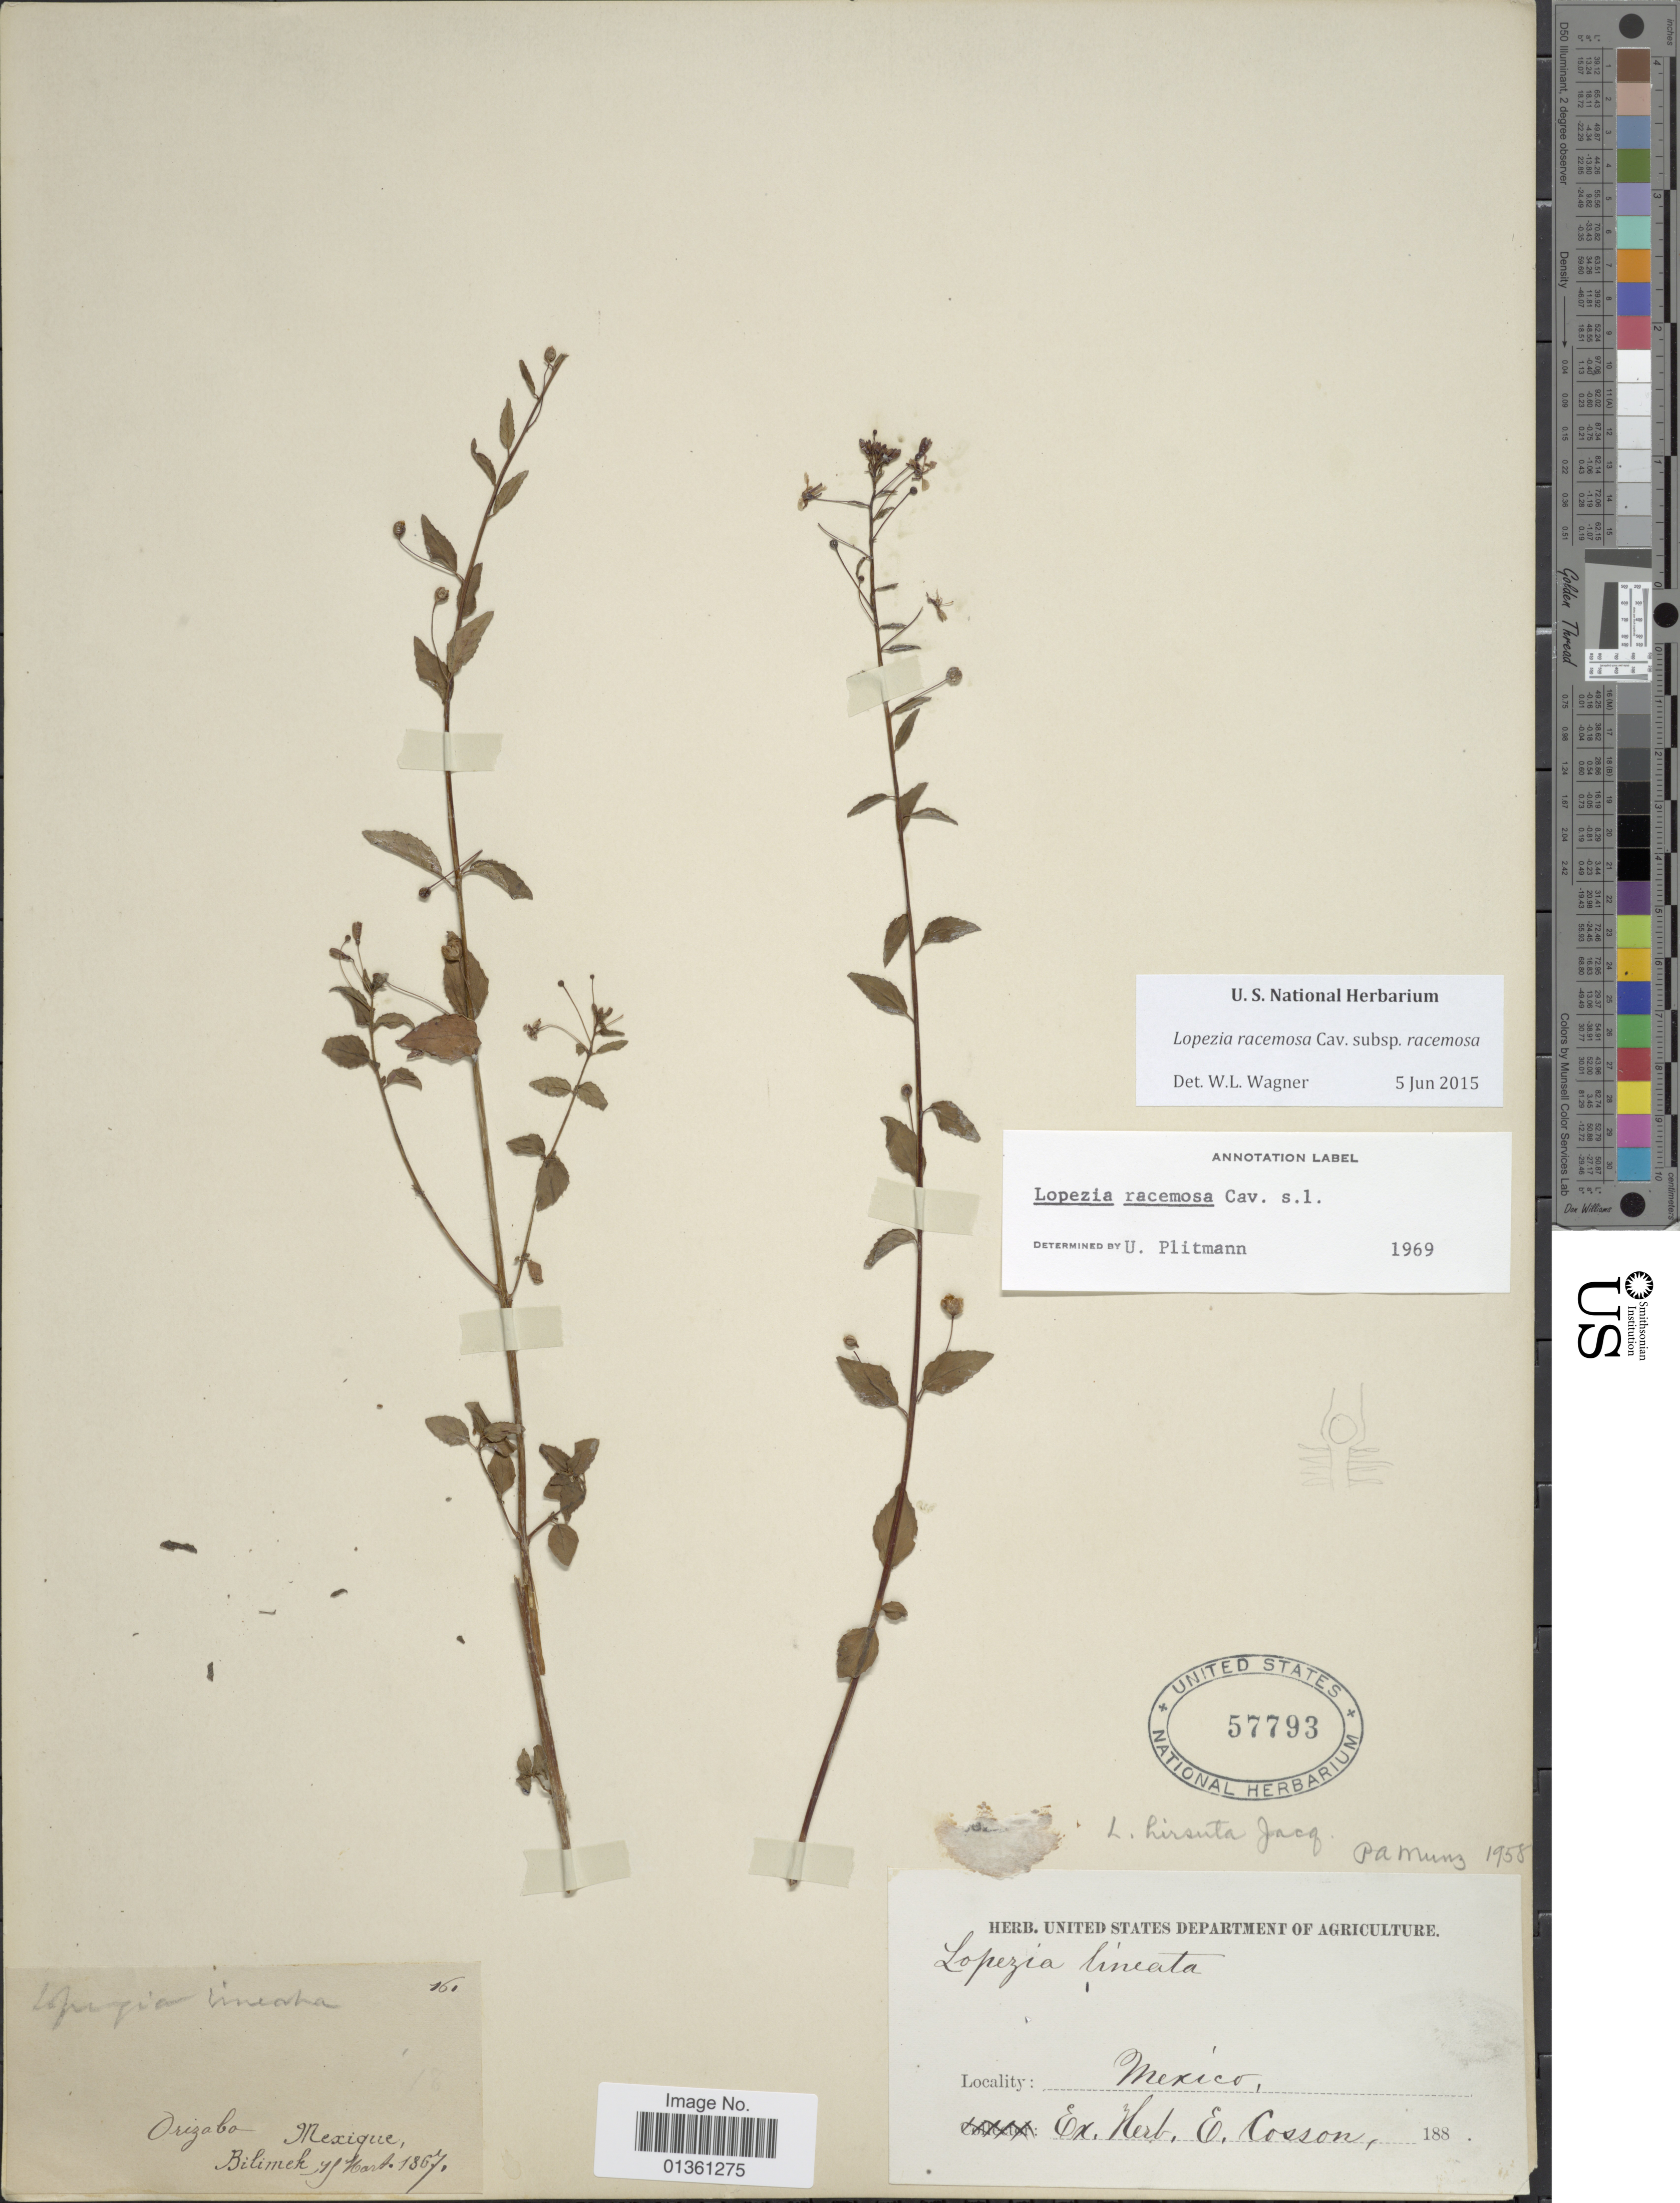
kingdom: Plantae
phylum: Tracheophyta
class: Magnoliopsida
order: Myrtales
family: Onagraceae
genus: Lopezia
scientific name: Lopezia racemosa subsp. racemosa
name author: Cav.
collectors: -. Bilimek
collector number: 161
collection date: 1867-03-15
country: Mexico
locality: Orizaba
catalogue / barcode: US 57793